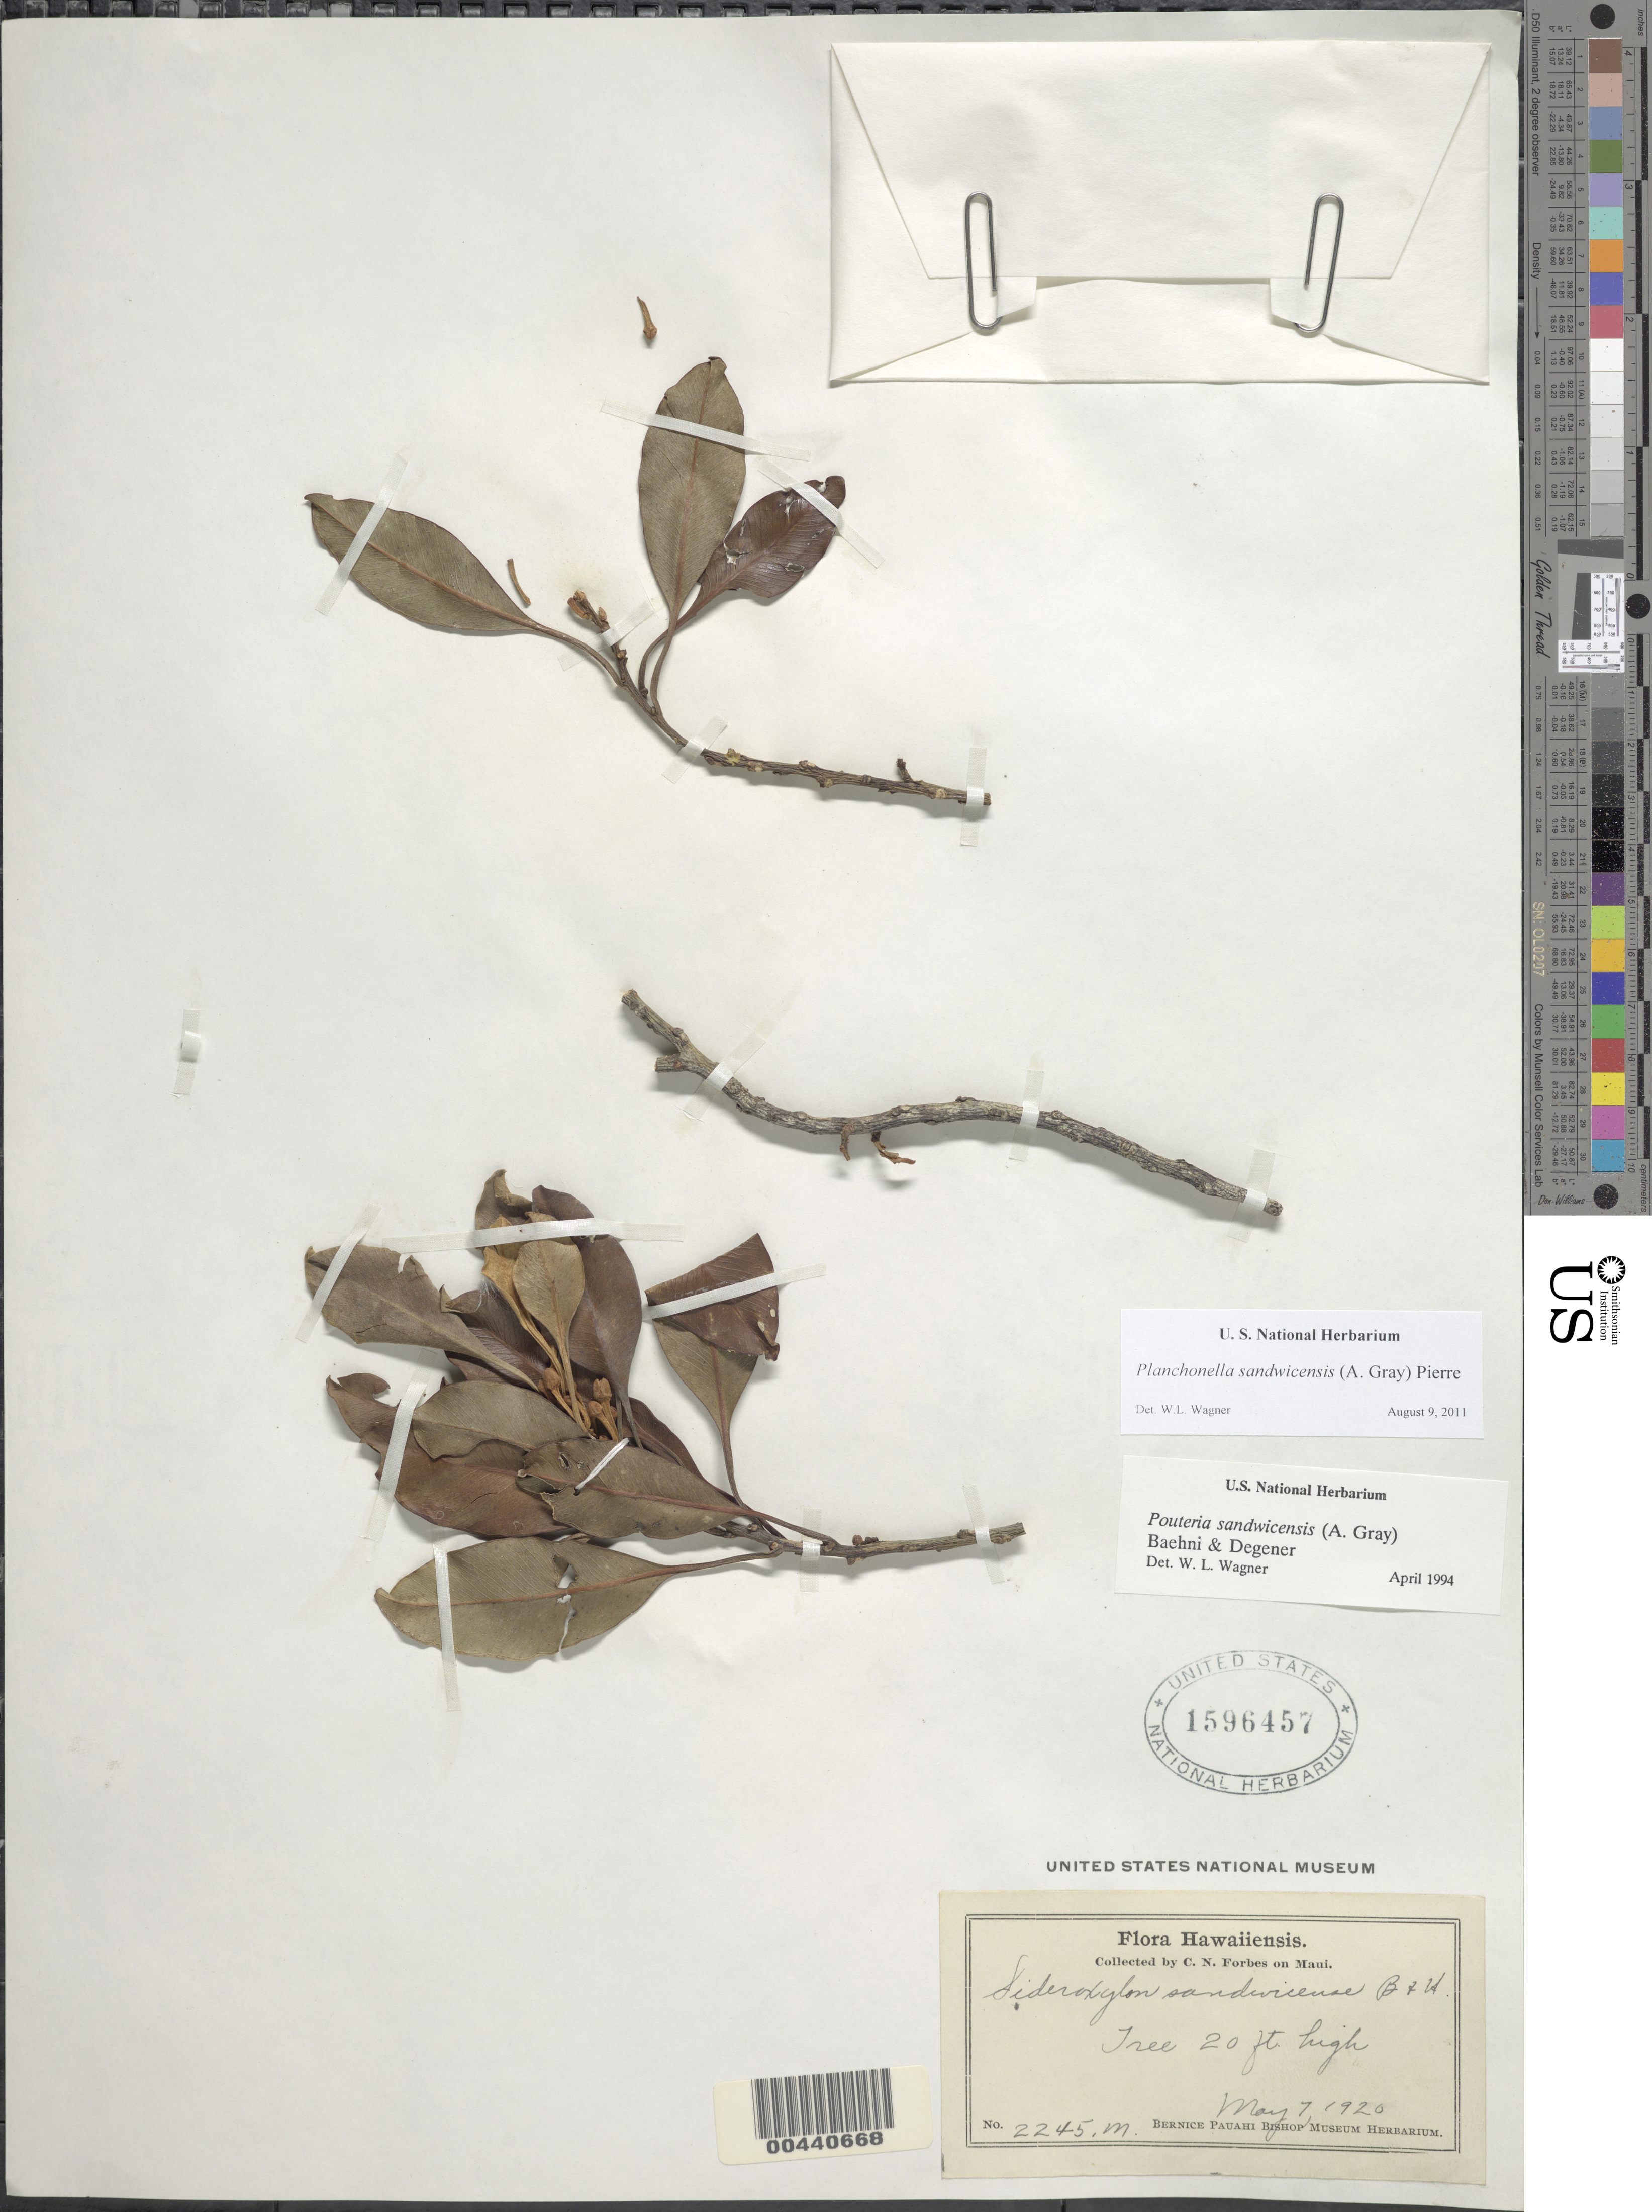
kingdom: Plantae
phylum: Tracheophyta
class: Magnoliopsida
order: Ericales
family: Sapotaceae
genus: Planchonella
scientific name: Planchonella sandwicensis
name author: (A. Gray) Pierre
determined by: Wagner, W. L., (BOT), Smithsonian Institution - National Museum of Natural History (UNITED STATES)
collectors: C. N. Forbes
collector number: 2245.M.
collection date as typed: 7 May 1920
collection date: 1920-05-07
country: United States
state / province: Hawaii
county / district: Maui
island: Maui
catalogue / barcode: US 1596457